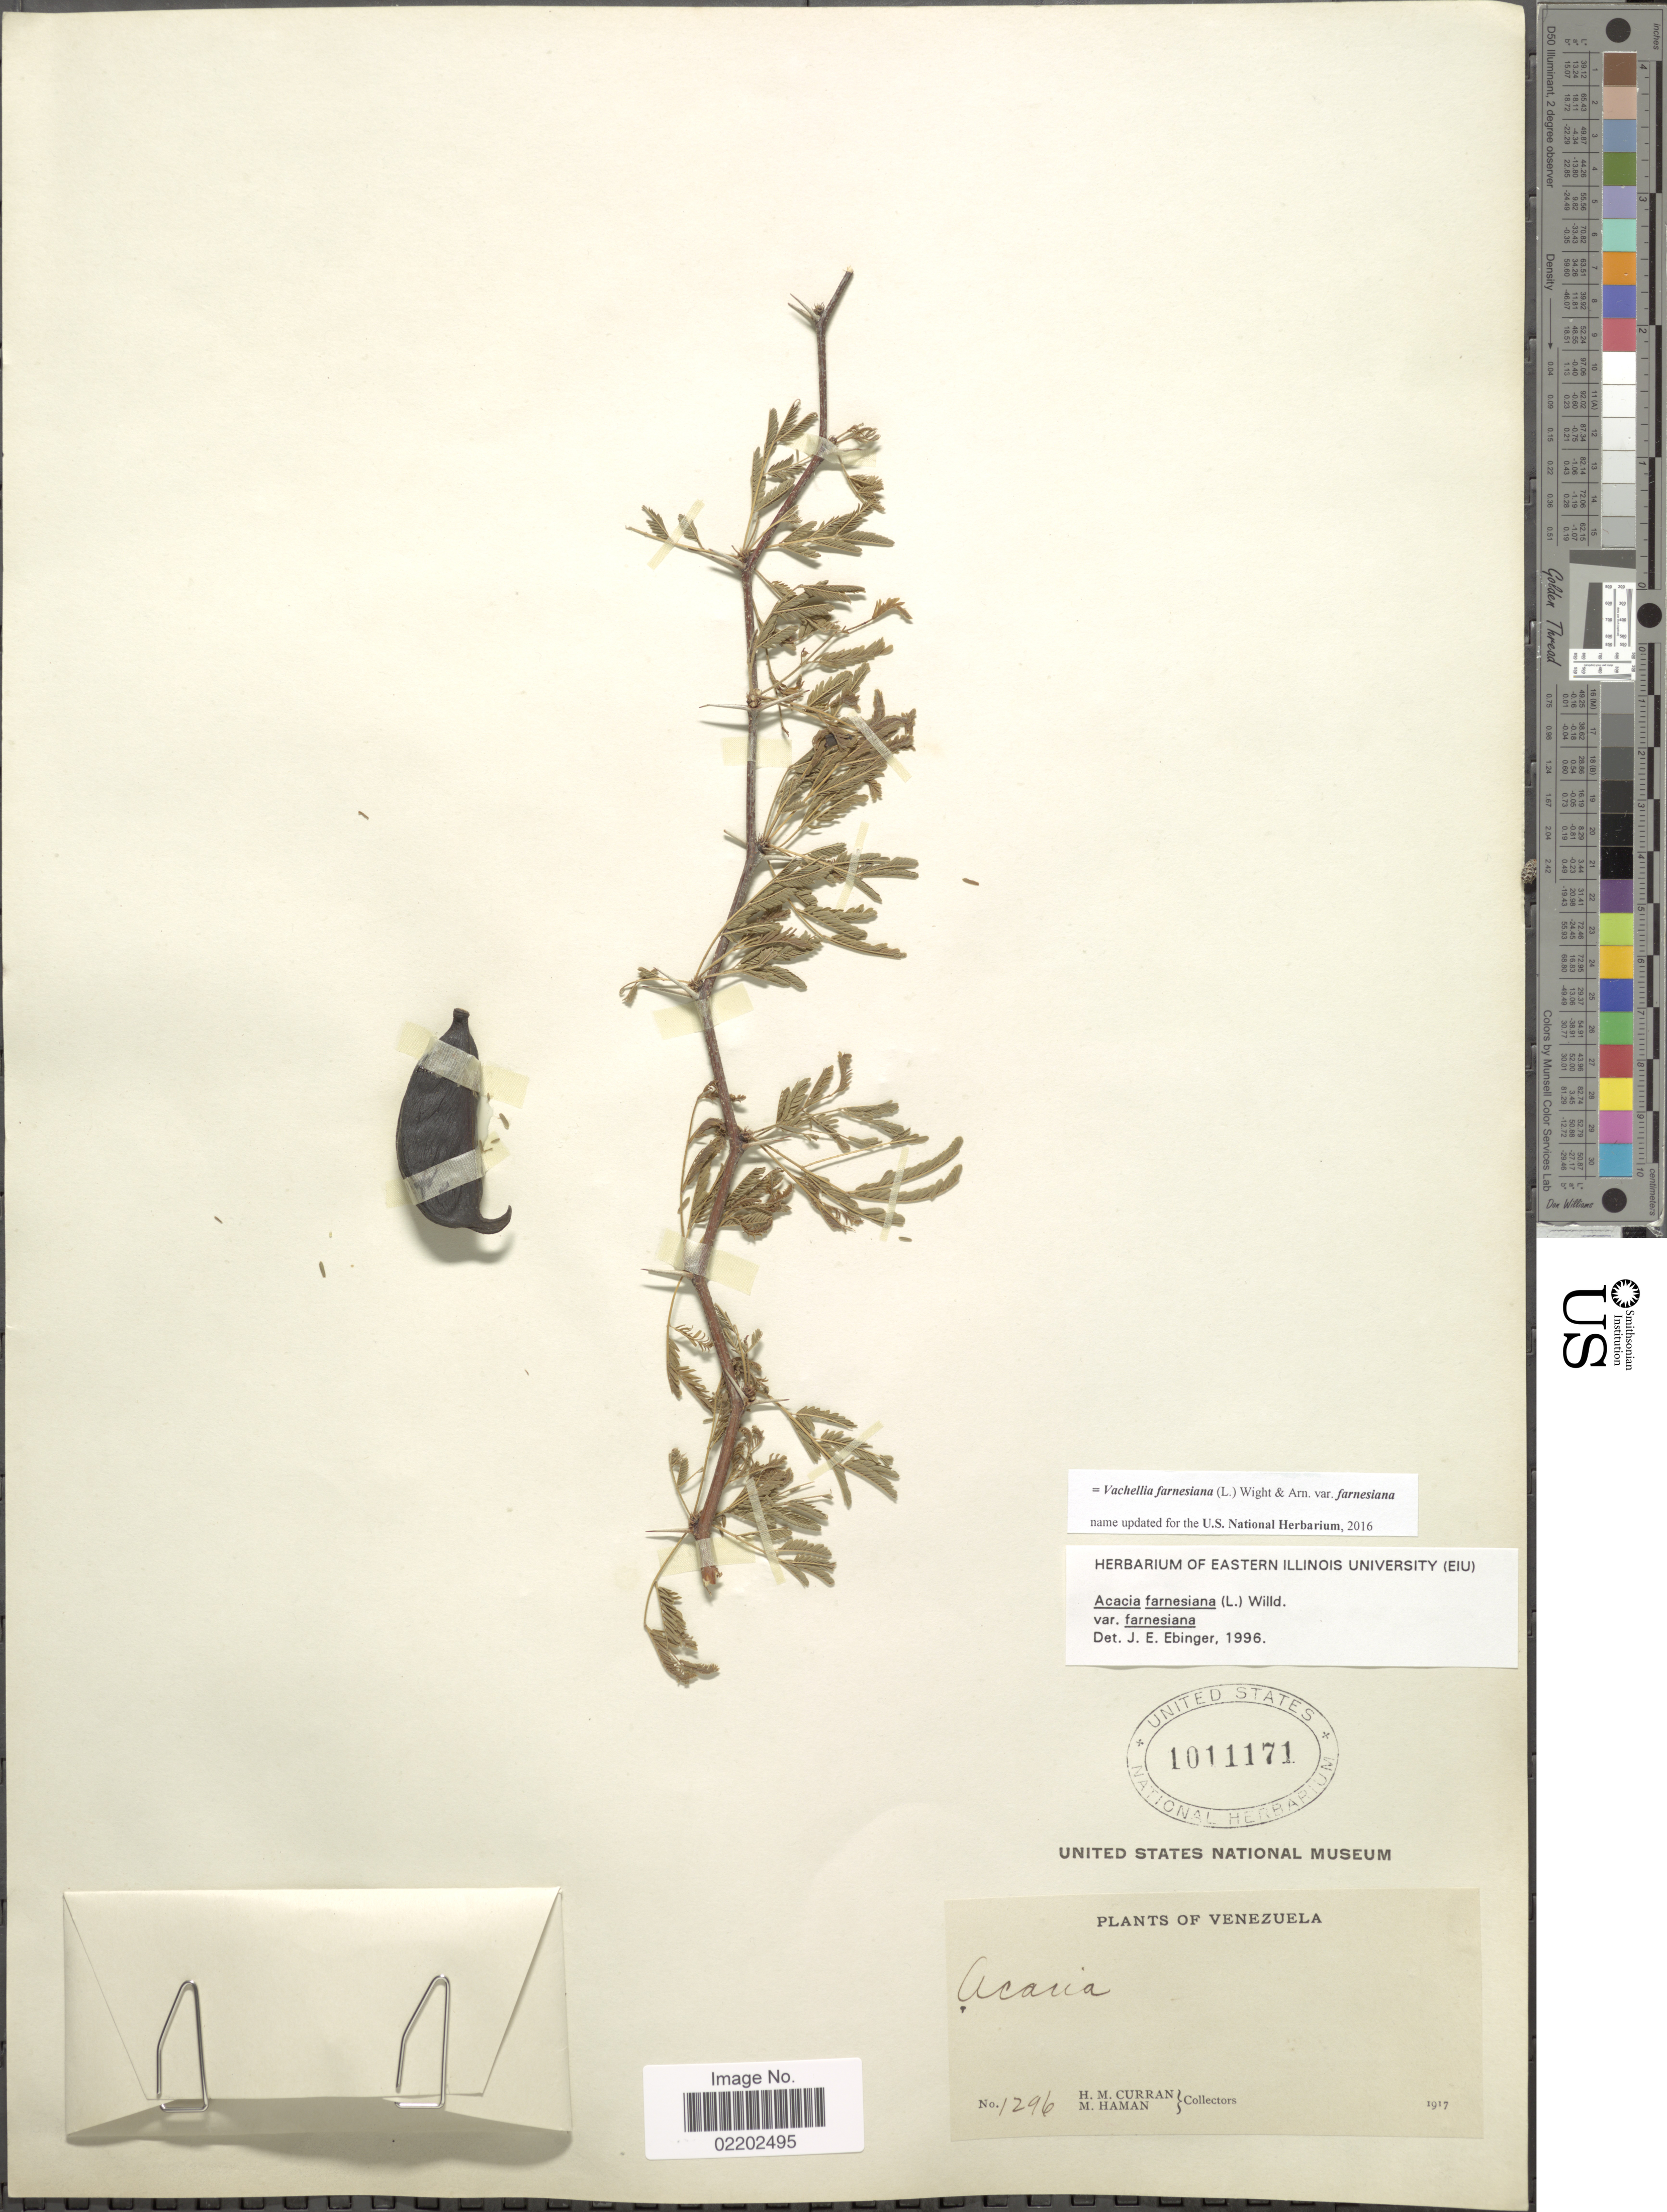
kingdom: Plantae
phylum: Tracheophyta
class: Magnoliopsida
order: Fabales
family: Fabaceae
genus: Vachellia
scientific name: Vachellia farnesiana var. farnesiana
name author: (L.) Wight & Arn.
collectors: H. M. Curran & M. Haman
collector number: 1296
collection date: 1917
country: Venezuela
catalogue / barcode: US 1011171